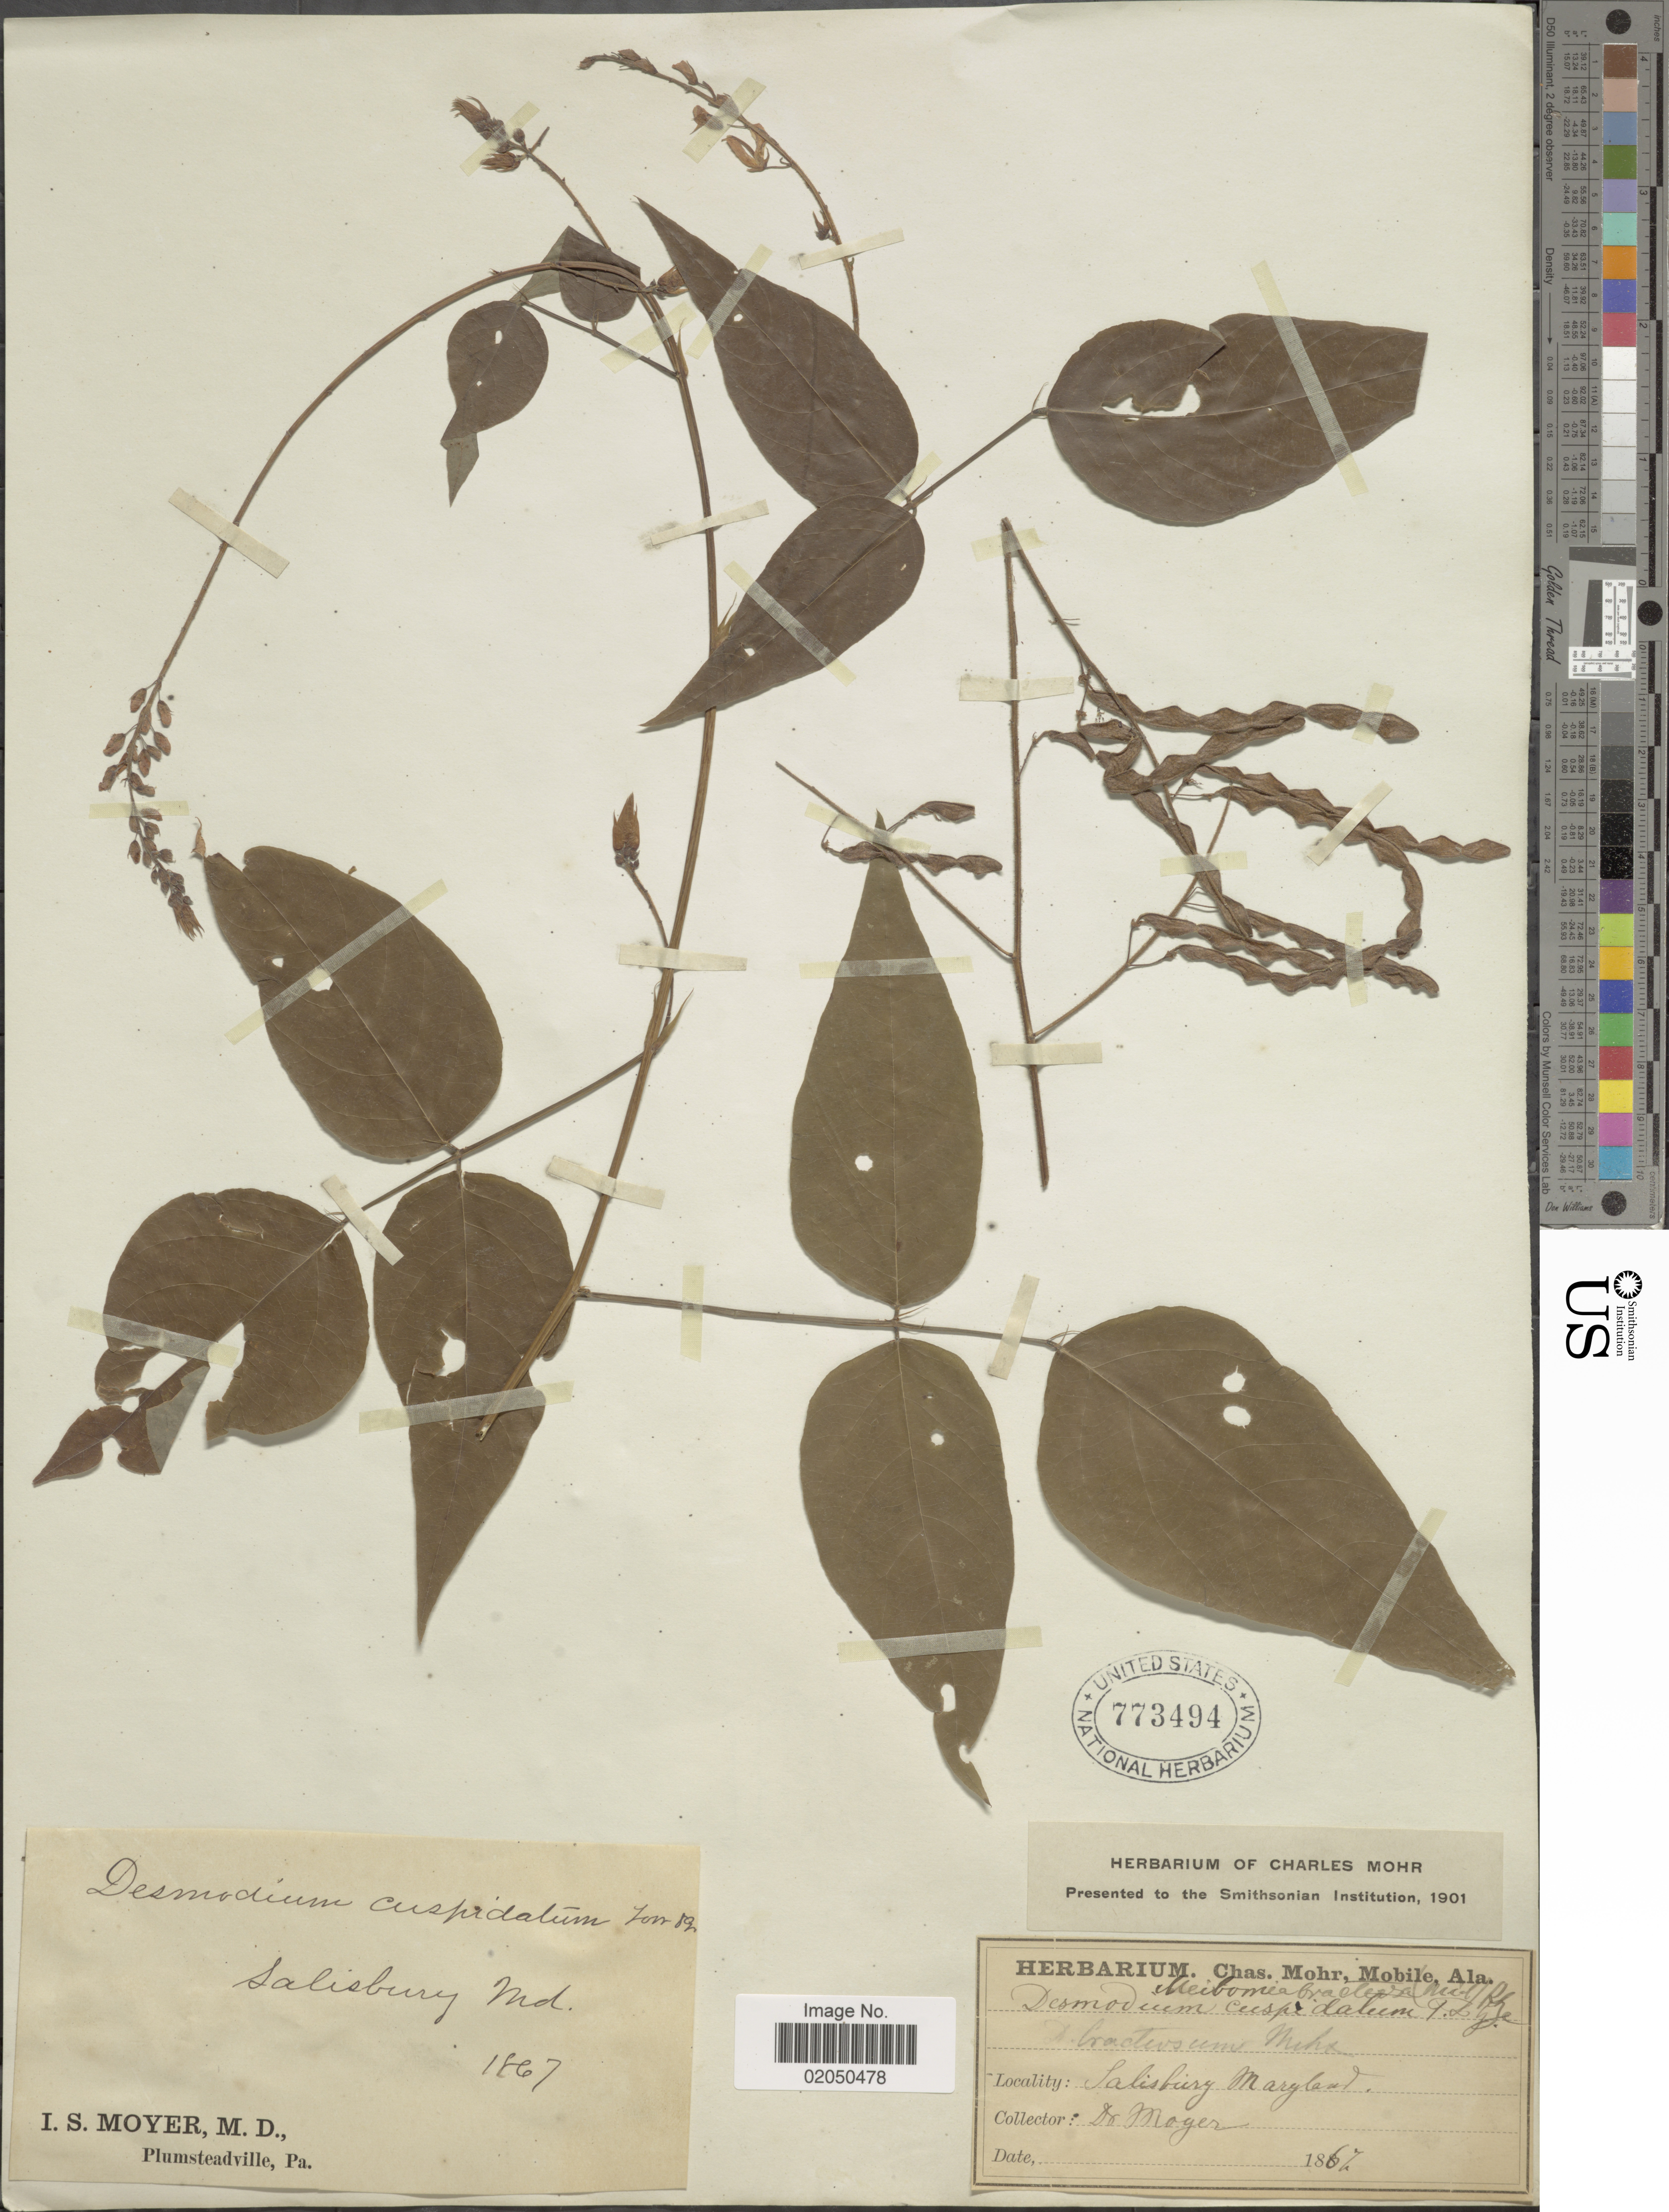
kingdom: Plantae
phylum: Tracheophyta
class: Magnoliopsida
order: Fabales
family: Fabaceae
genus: Desmodium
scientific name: Desmodium cuspidatum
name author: (Muhl. ex Willd.) Loudon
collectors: I. S. Moyer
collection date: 1867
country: United States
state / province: Maryland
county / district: Wicomico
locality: Salisbury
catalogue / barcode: US 773494